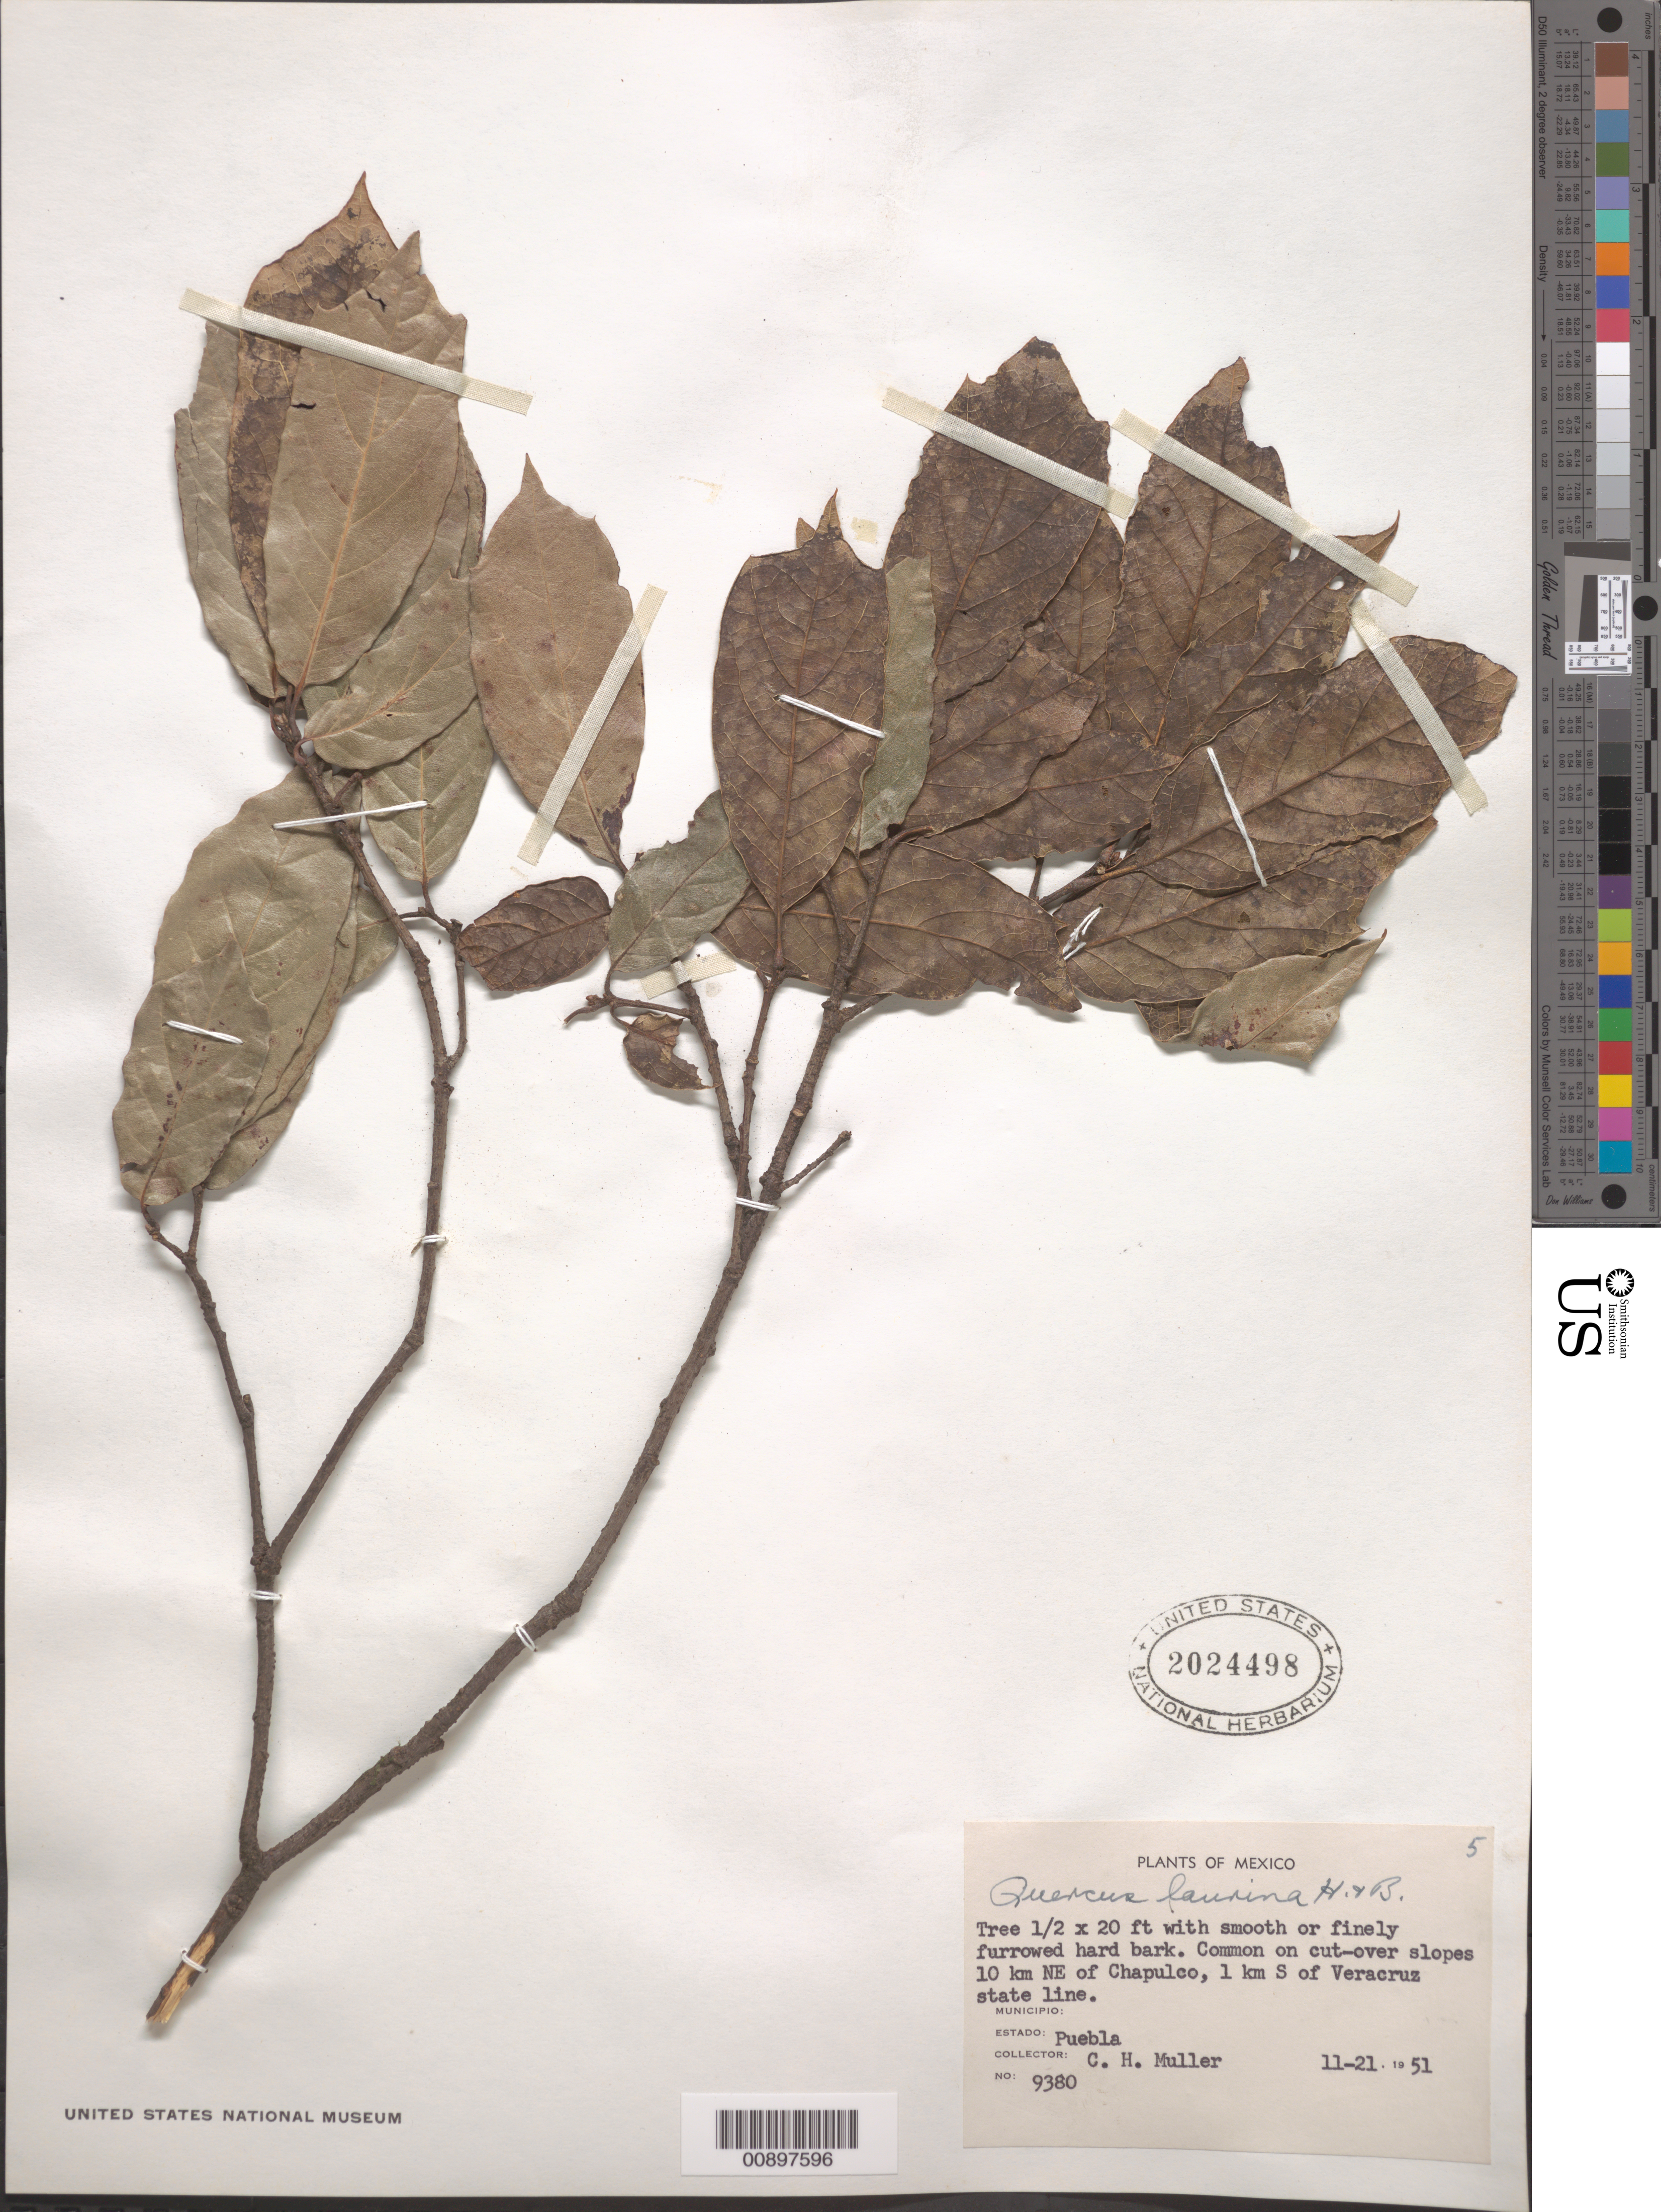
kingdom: Plantae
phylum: Tracheophyta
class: Magnoliopsida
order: Fagales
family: Fagaceae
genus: Quercus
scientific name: Quercus laurina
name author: Humb. & Bonpl.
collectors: C. H. Muller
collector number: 9380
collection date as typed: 21 Nov 1951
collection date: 1951-11-21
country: Mexico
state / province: Puebla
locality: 10 km NE of Chapulco, 1 km S of Veracruz state line.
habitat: Common on cut-over slopes.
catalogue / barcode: US 2024498